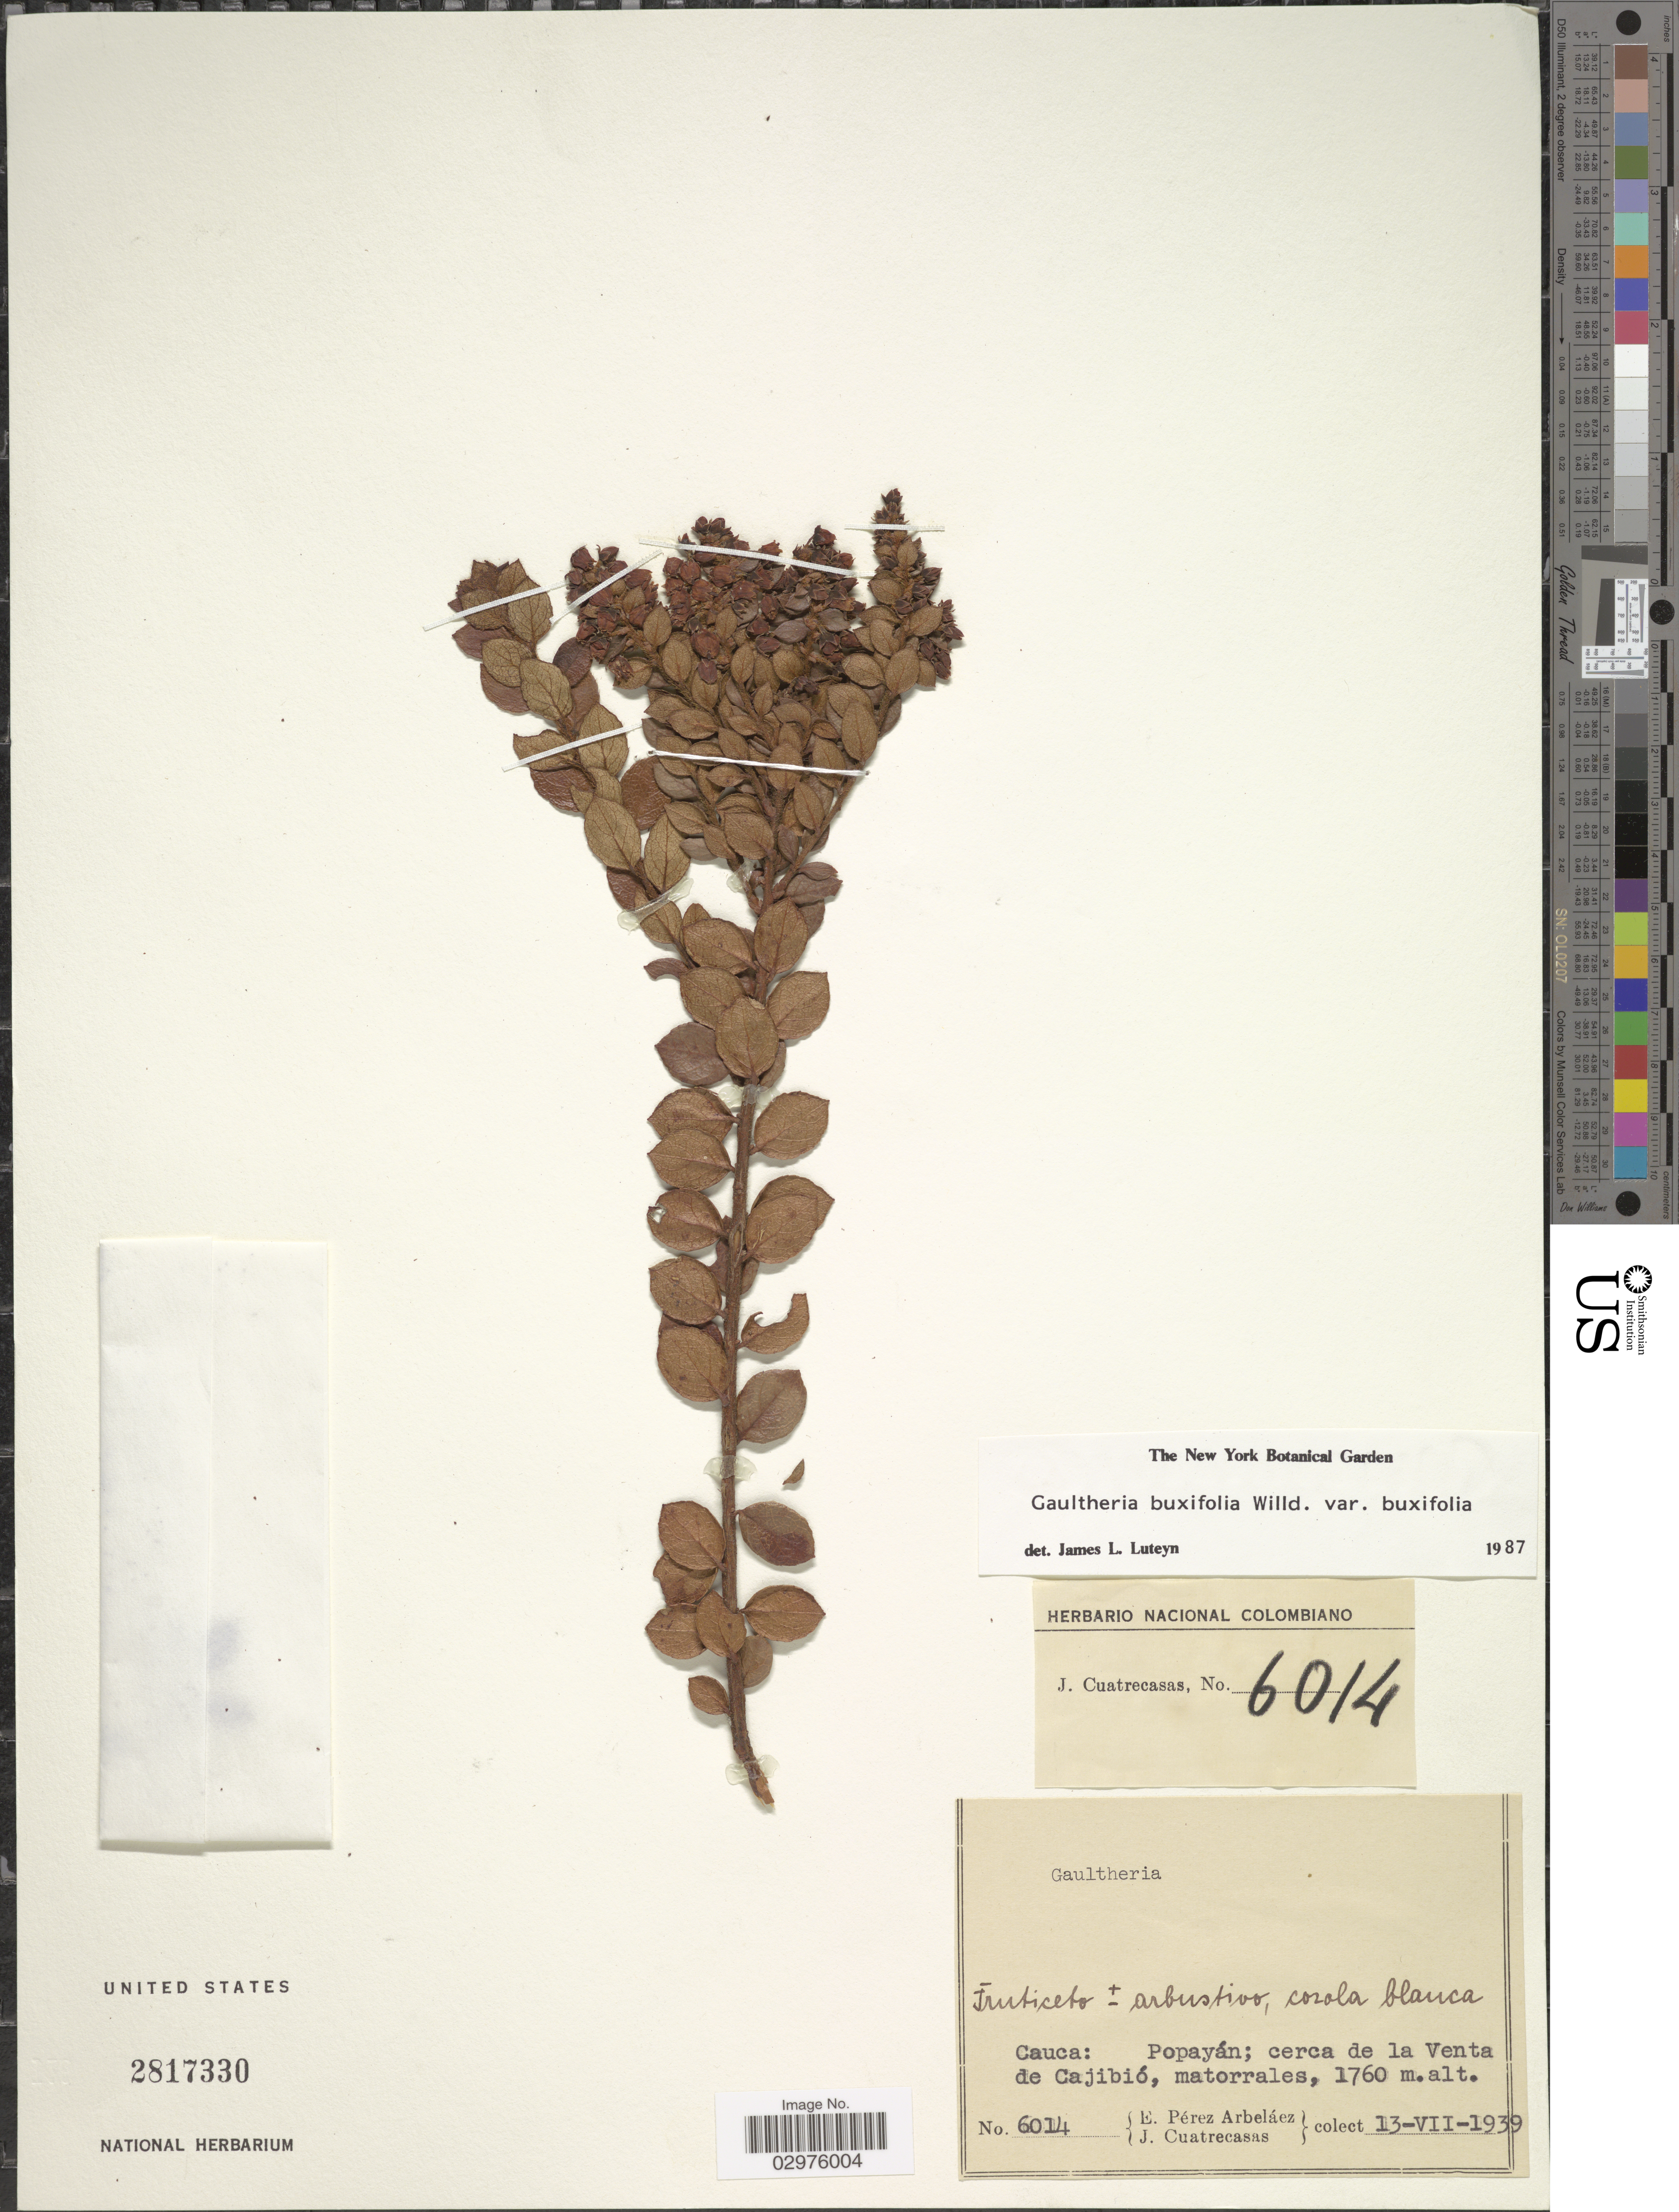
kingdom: Plantae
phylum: Tracheophyta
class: Magnoliopsida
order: Ericales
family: Ericaceae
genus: Gaultheria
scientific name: Gaultheria buxifolia var. buxifolia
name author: Willd.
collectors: E. Pérez Arbeláez & J. Cuatrecasas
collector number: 6014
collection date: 1939-07-13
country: Colombia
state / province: Cauca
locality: Cauca: Popayán; cerca de la Venta de Cajibió.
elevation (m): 1760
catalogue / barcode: US 2817330